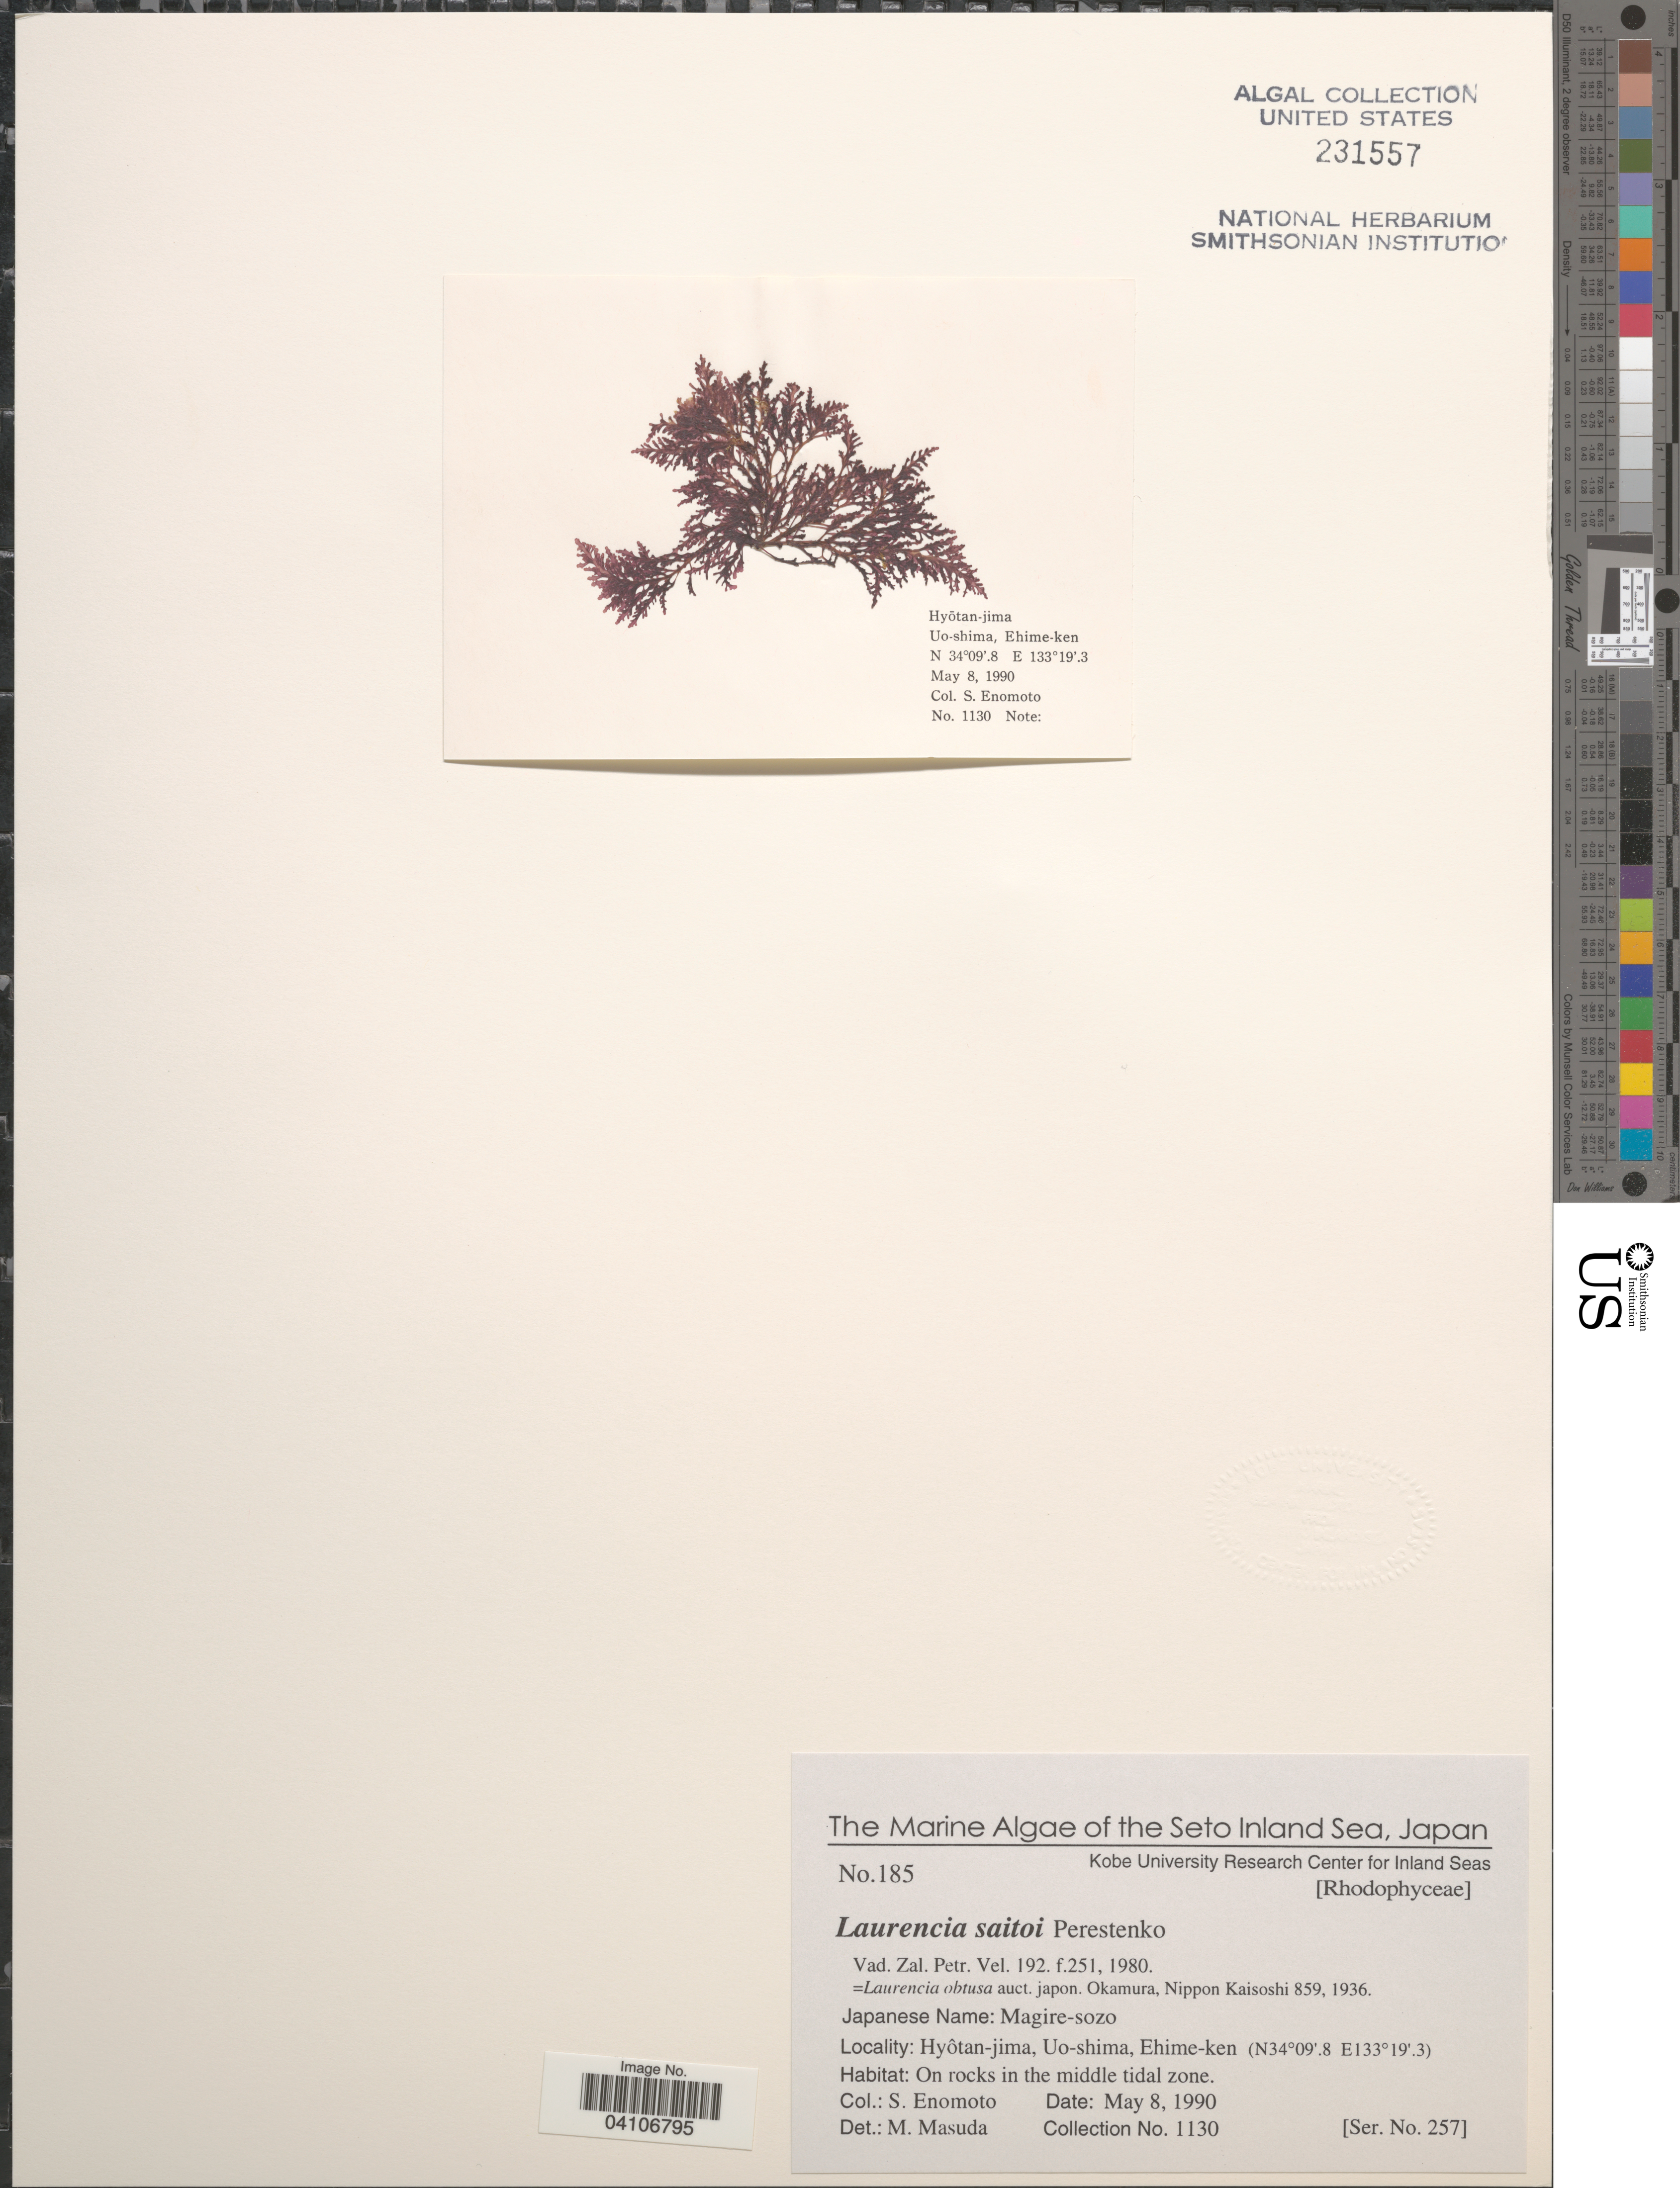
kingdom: Plantae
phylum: Rhodophyta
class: Florideophyceae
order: Ceramiales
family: Rhodomelaceae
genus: Laurencia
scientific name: Laurencia saitoi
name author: Perestenko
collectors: S. Enomoto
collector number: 1130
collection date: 1990-05-08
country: Japan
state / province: Ehime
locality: The Seto Inland Sea. Hyôtan-jima, Uo-shima, Ehime-ken. On rocks in the middle tidal zone.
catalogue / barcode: US 231557